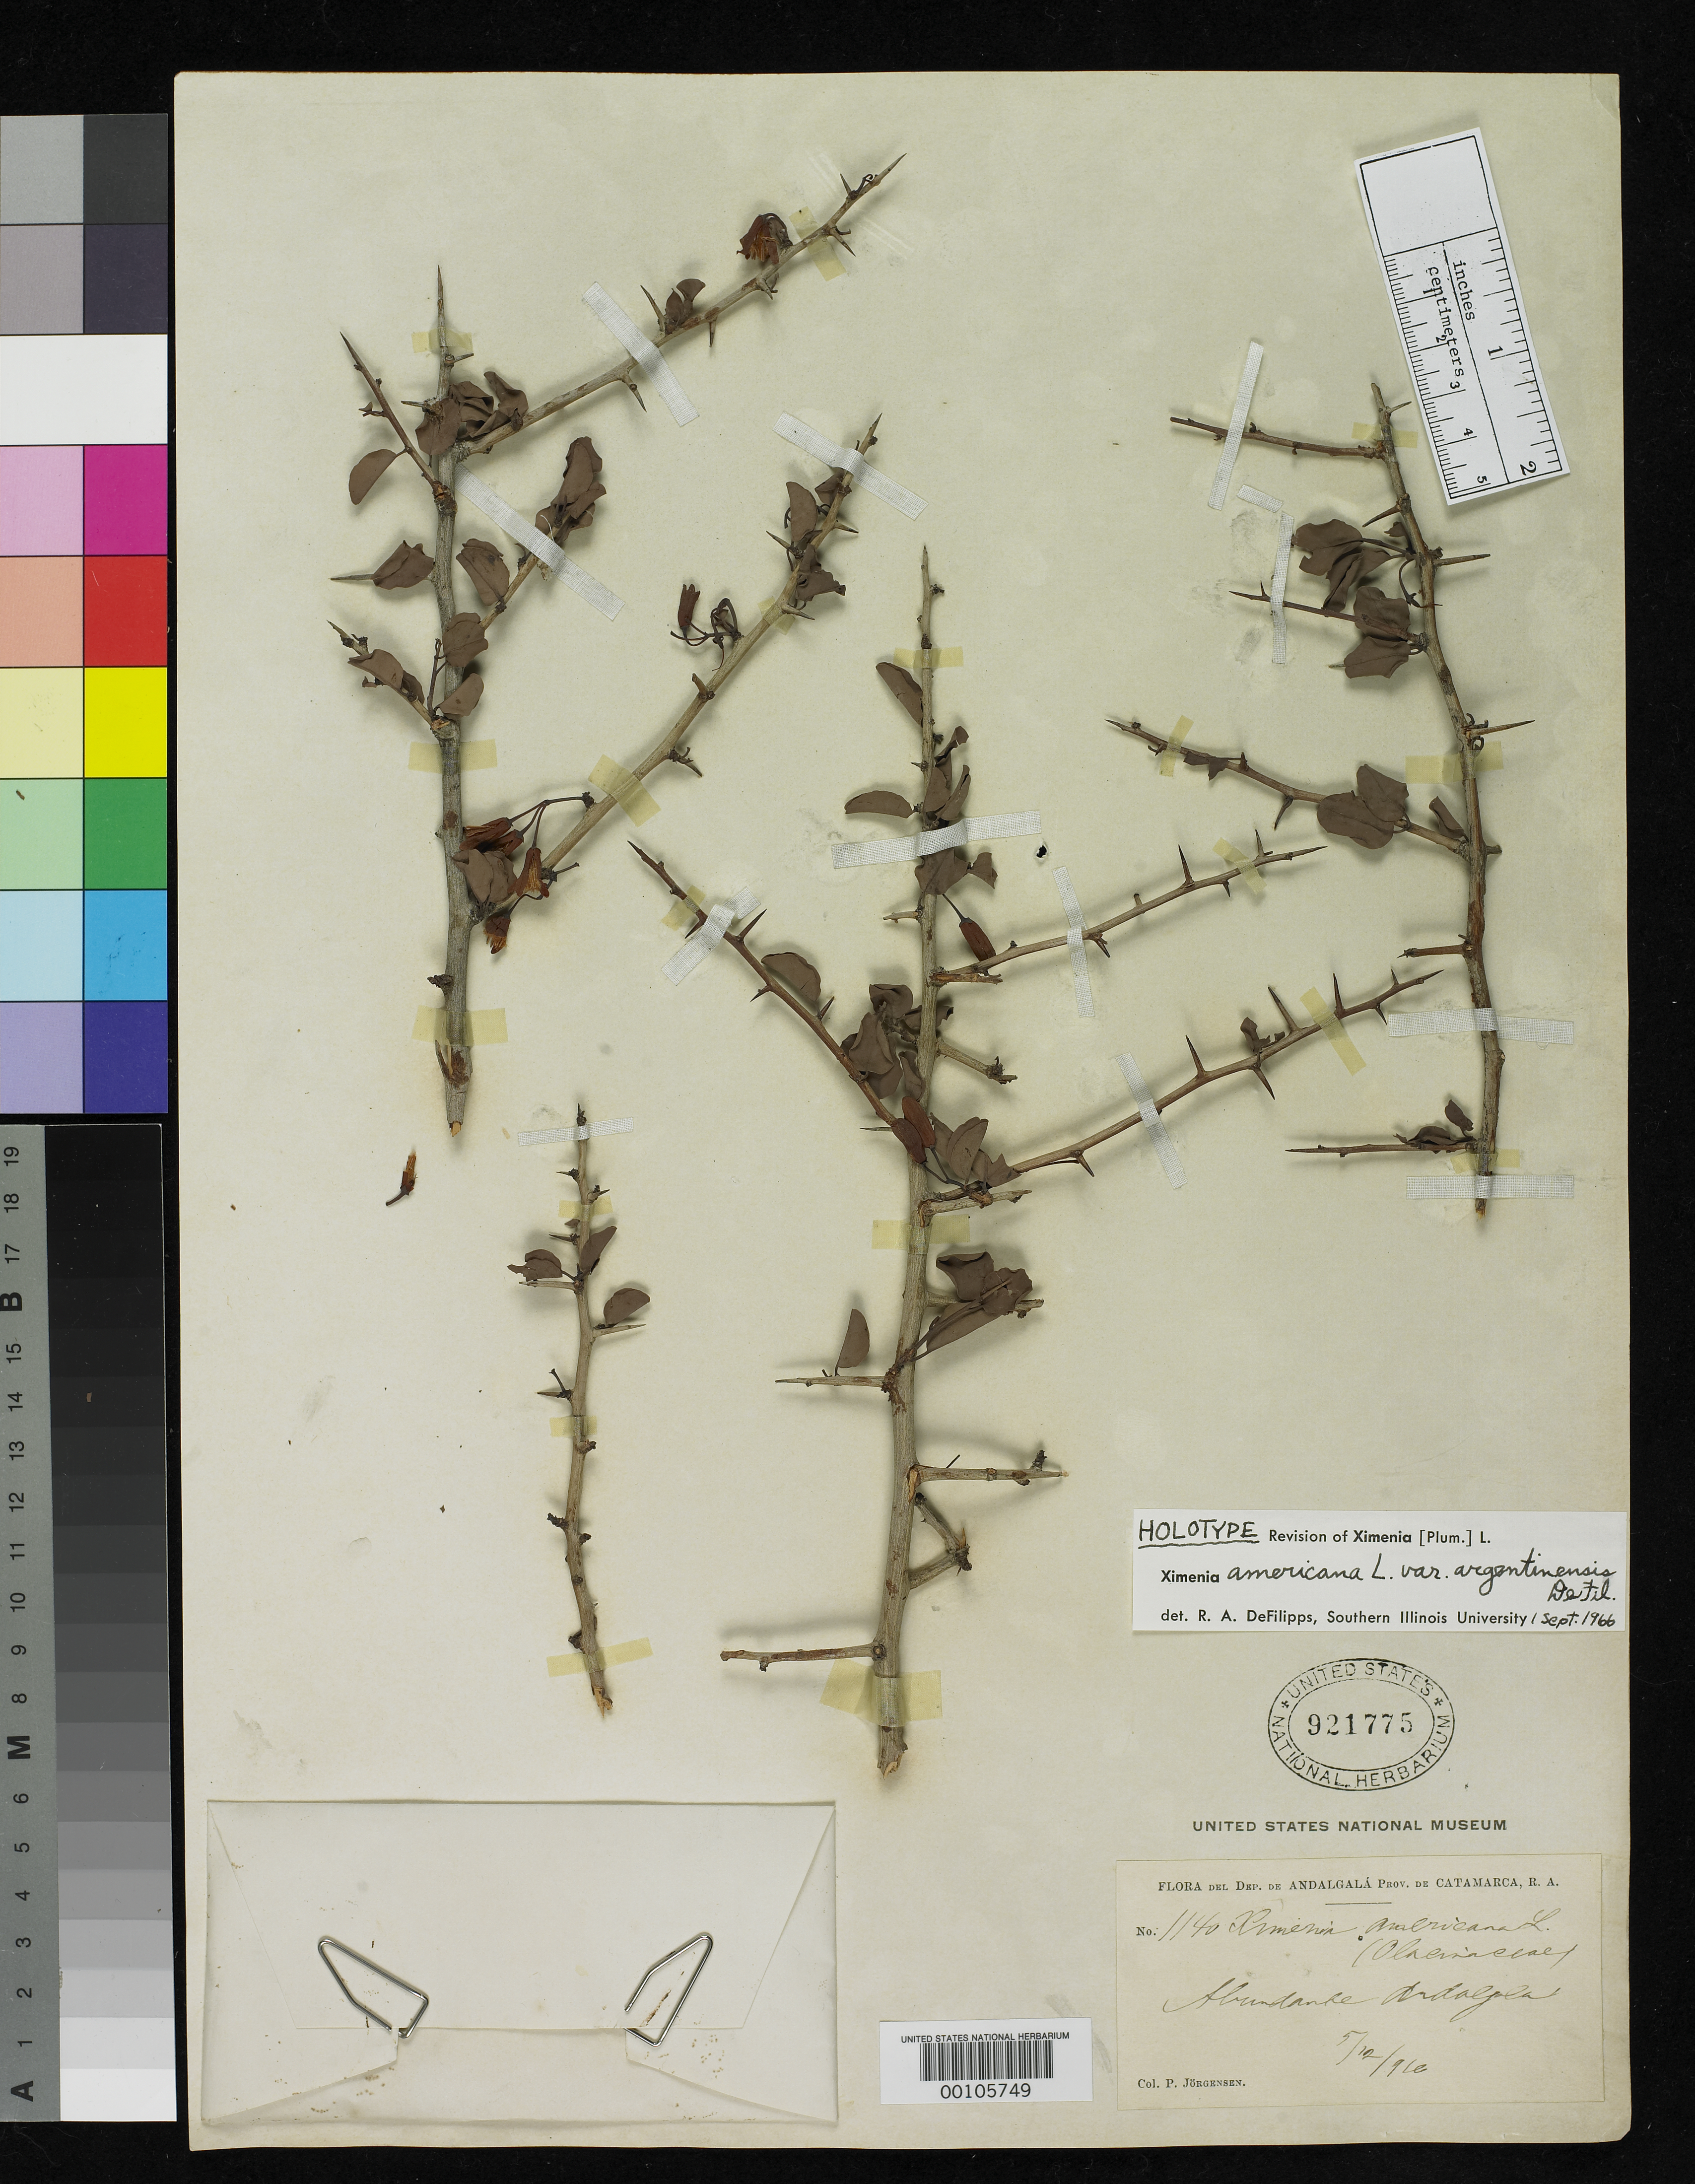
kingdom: Plantae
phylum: Tracheophyta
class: Magnoliopsida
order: Santalales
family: Ximeniaceae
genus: Ximenia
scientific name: Ximenia americana var. argentinensis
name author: DeFilipps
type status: Holotype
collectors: P. Jorgensen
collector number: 1140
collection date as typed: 05 Dec 1910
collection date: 1910-12-05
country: Argentina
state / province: Catamarca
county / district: Andalgalá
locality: Andalgala.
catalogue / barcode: US 921775